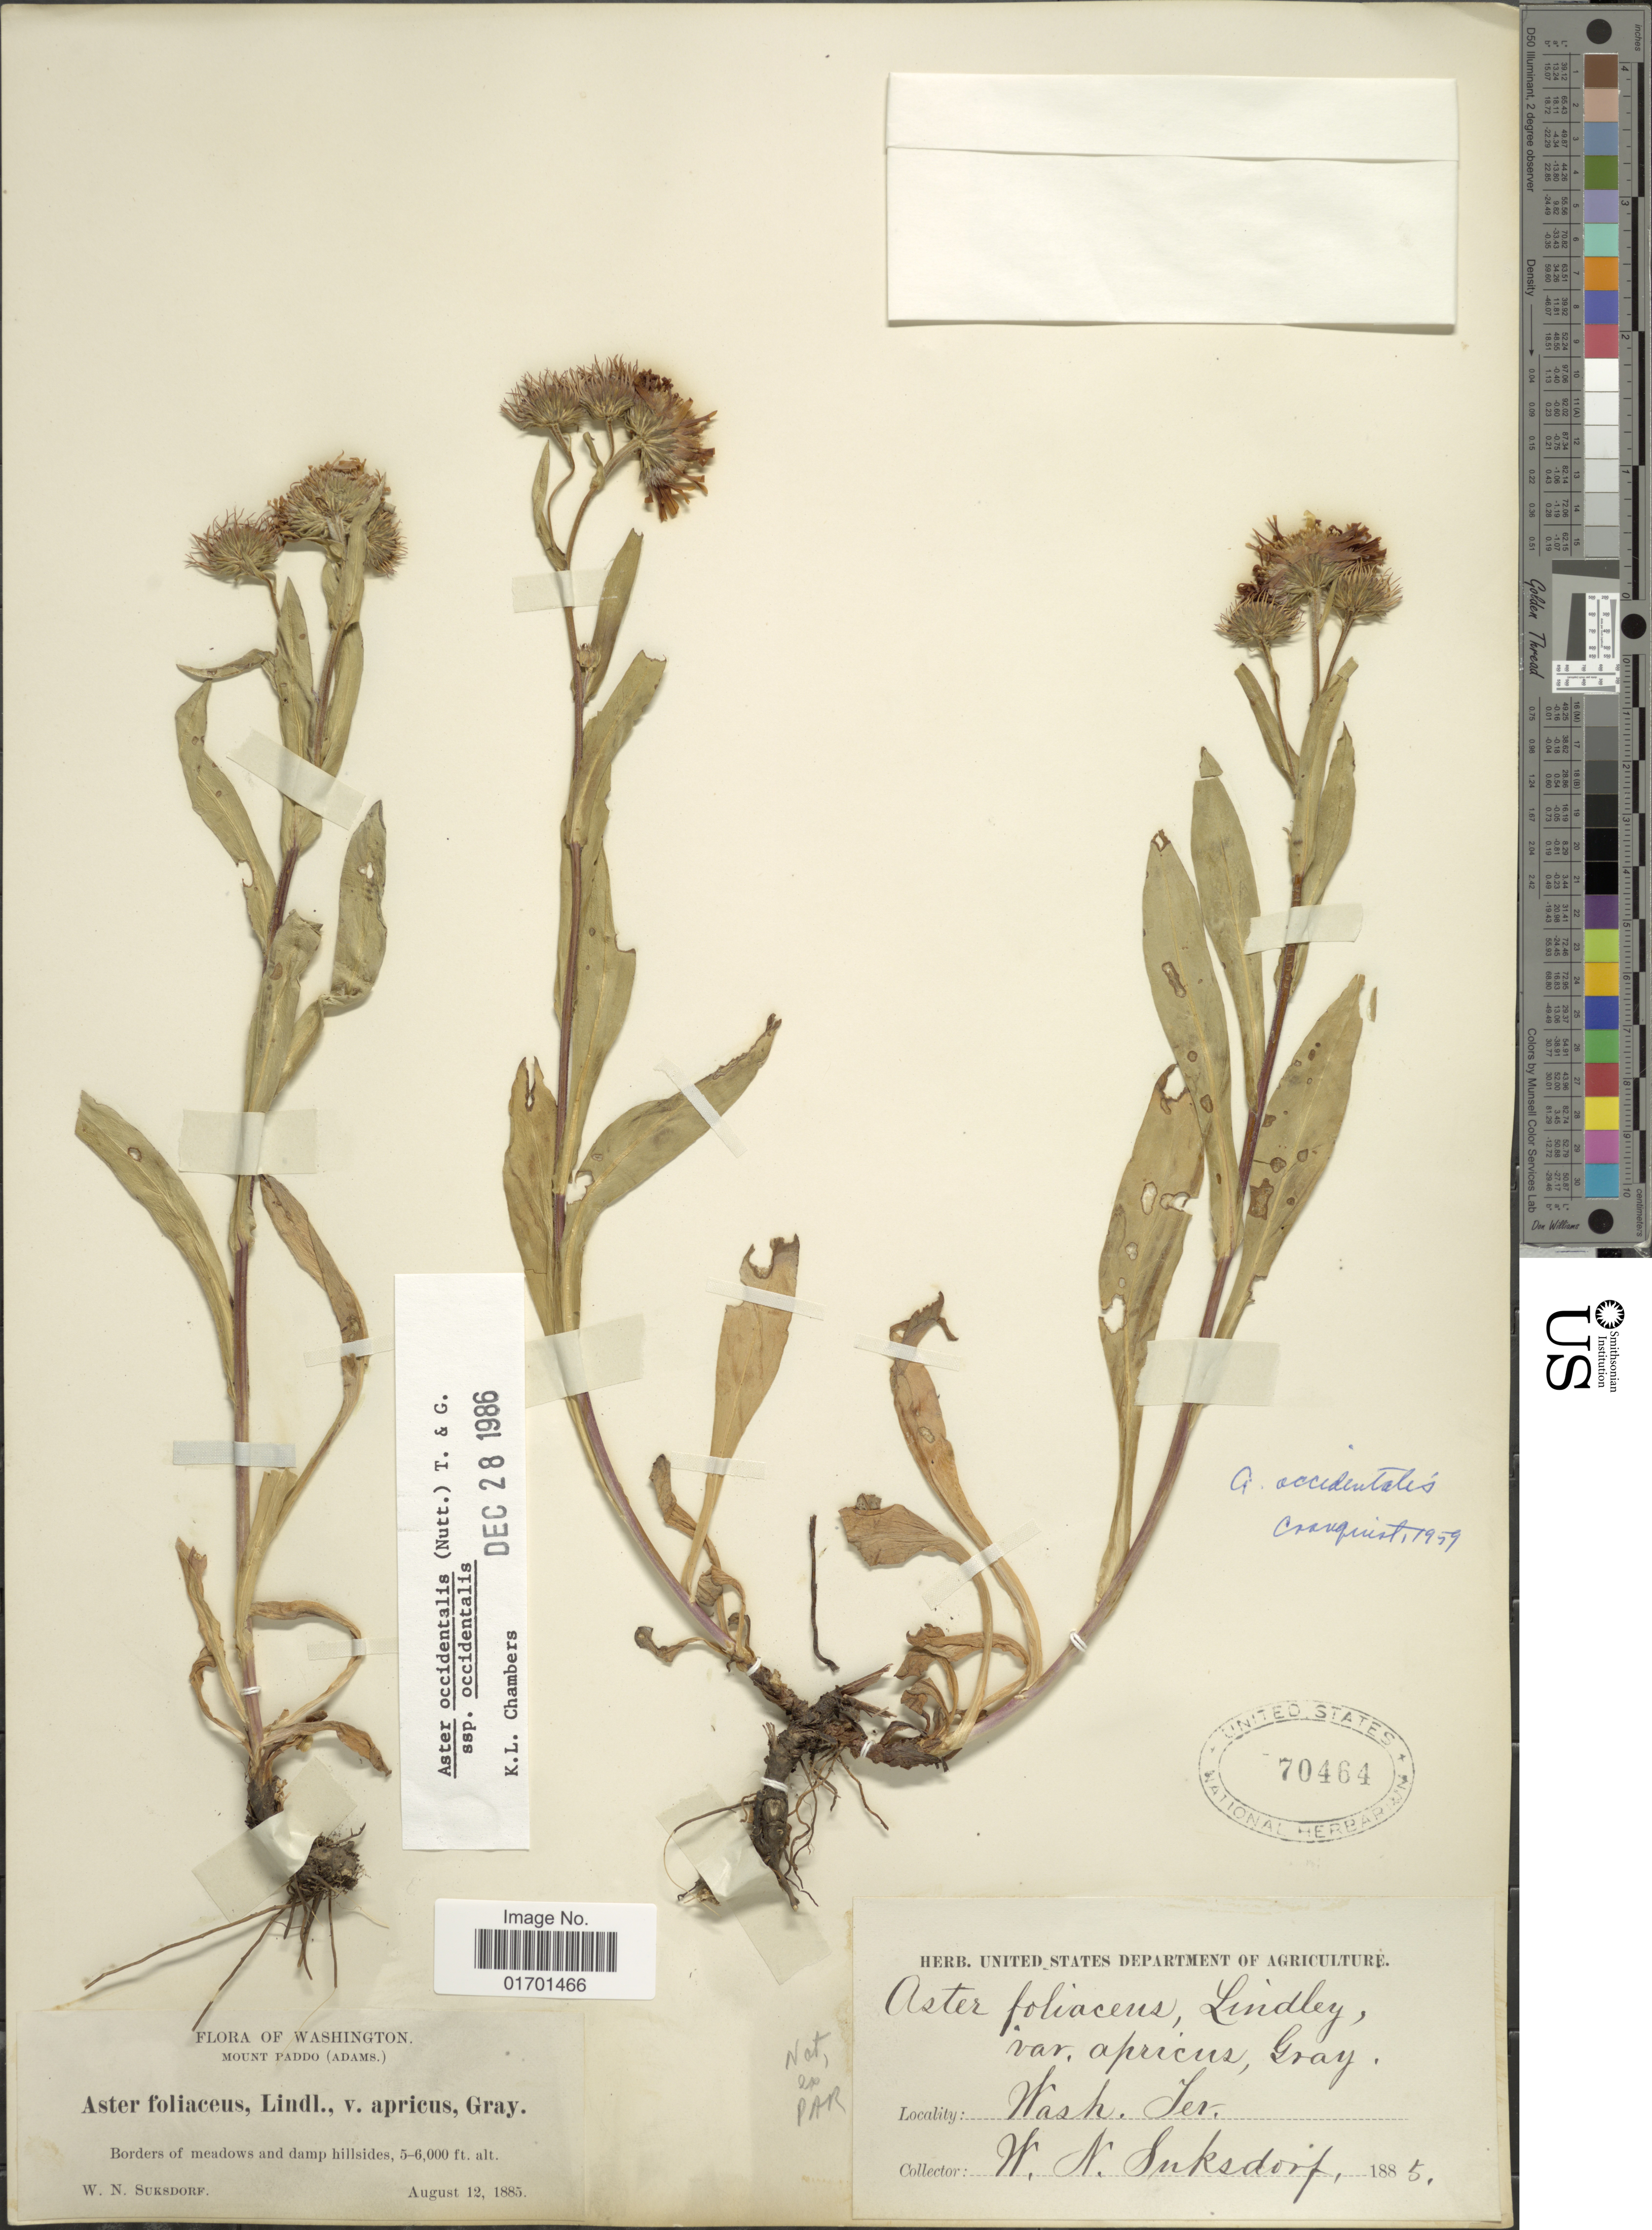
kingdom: Plantae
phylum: Tracheophyta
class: Magnoliopsida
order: Asterales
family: Asteraceae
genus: Symphyotrichum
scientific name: Symphyotrichum spathulatum var. spathulatum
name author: (Lindl.) G.L. Nesom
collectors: W. N. Suksdorf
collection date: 1885-08-12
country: United States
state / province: Washington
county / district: Skamania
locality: Mount Paddo (Adams), Borders of meadows and damp hillsides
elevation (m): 1524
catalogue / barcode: US 70464